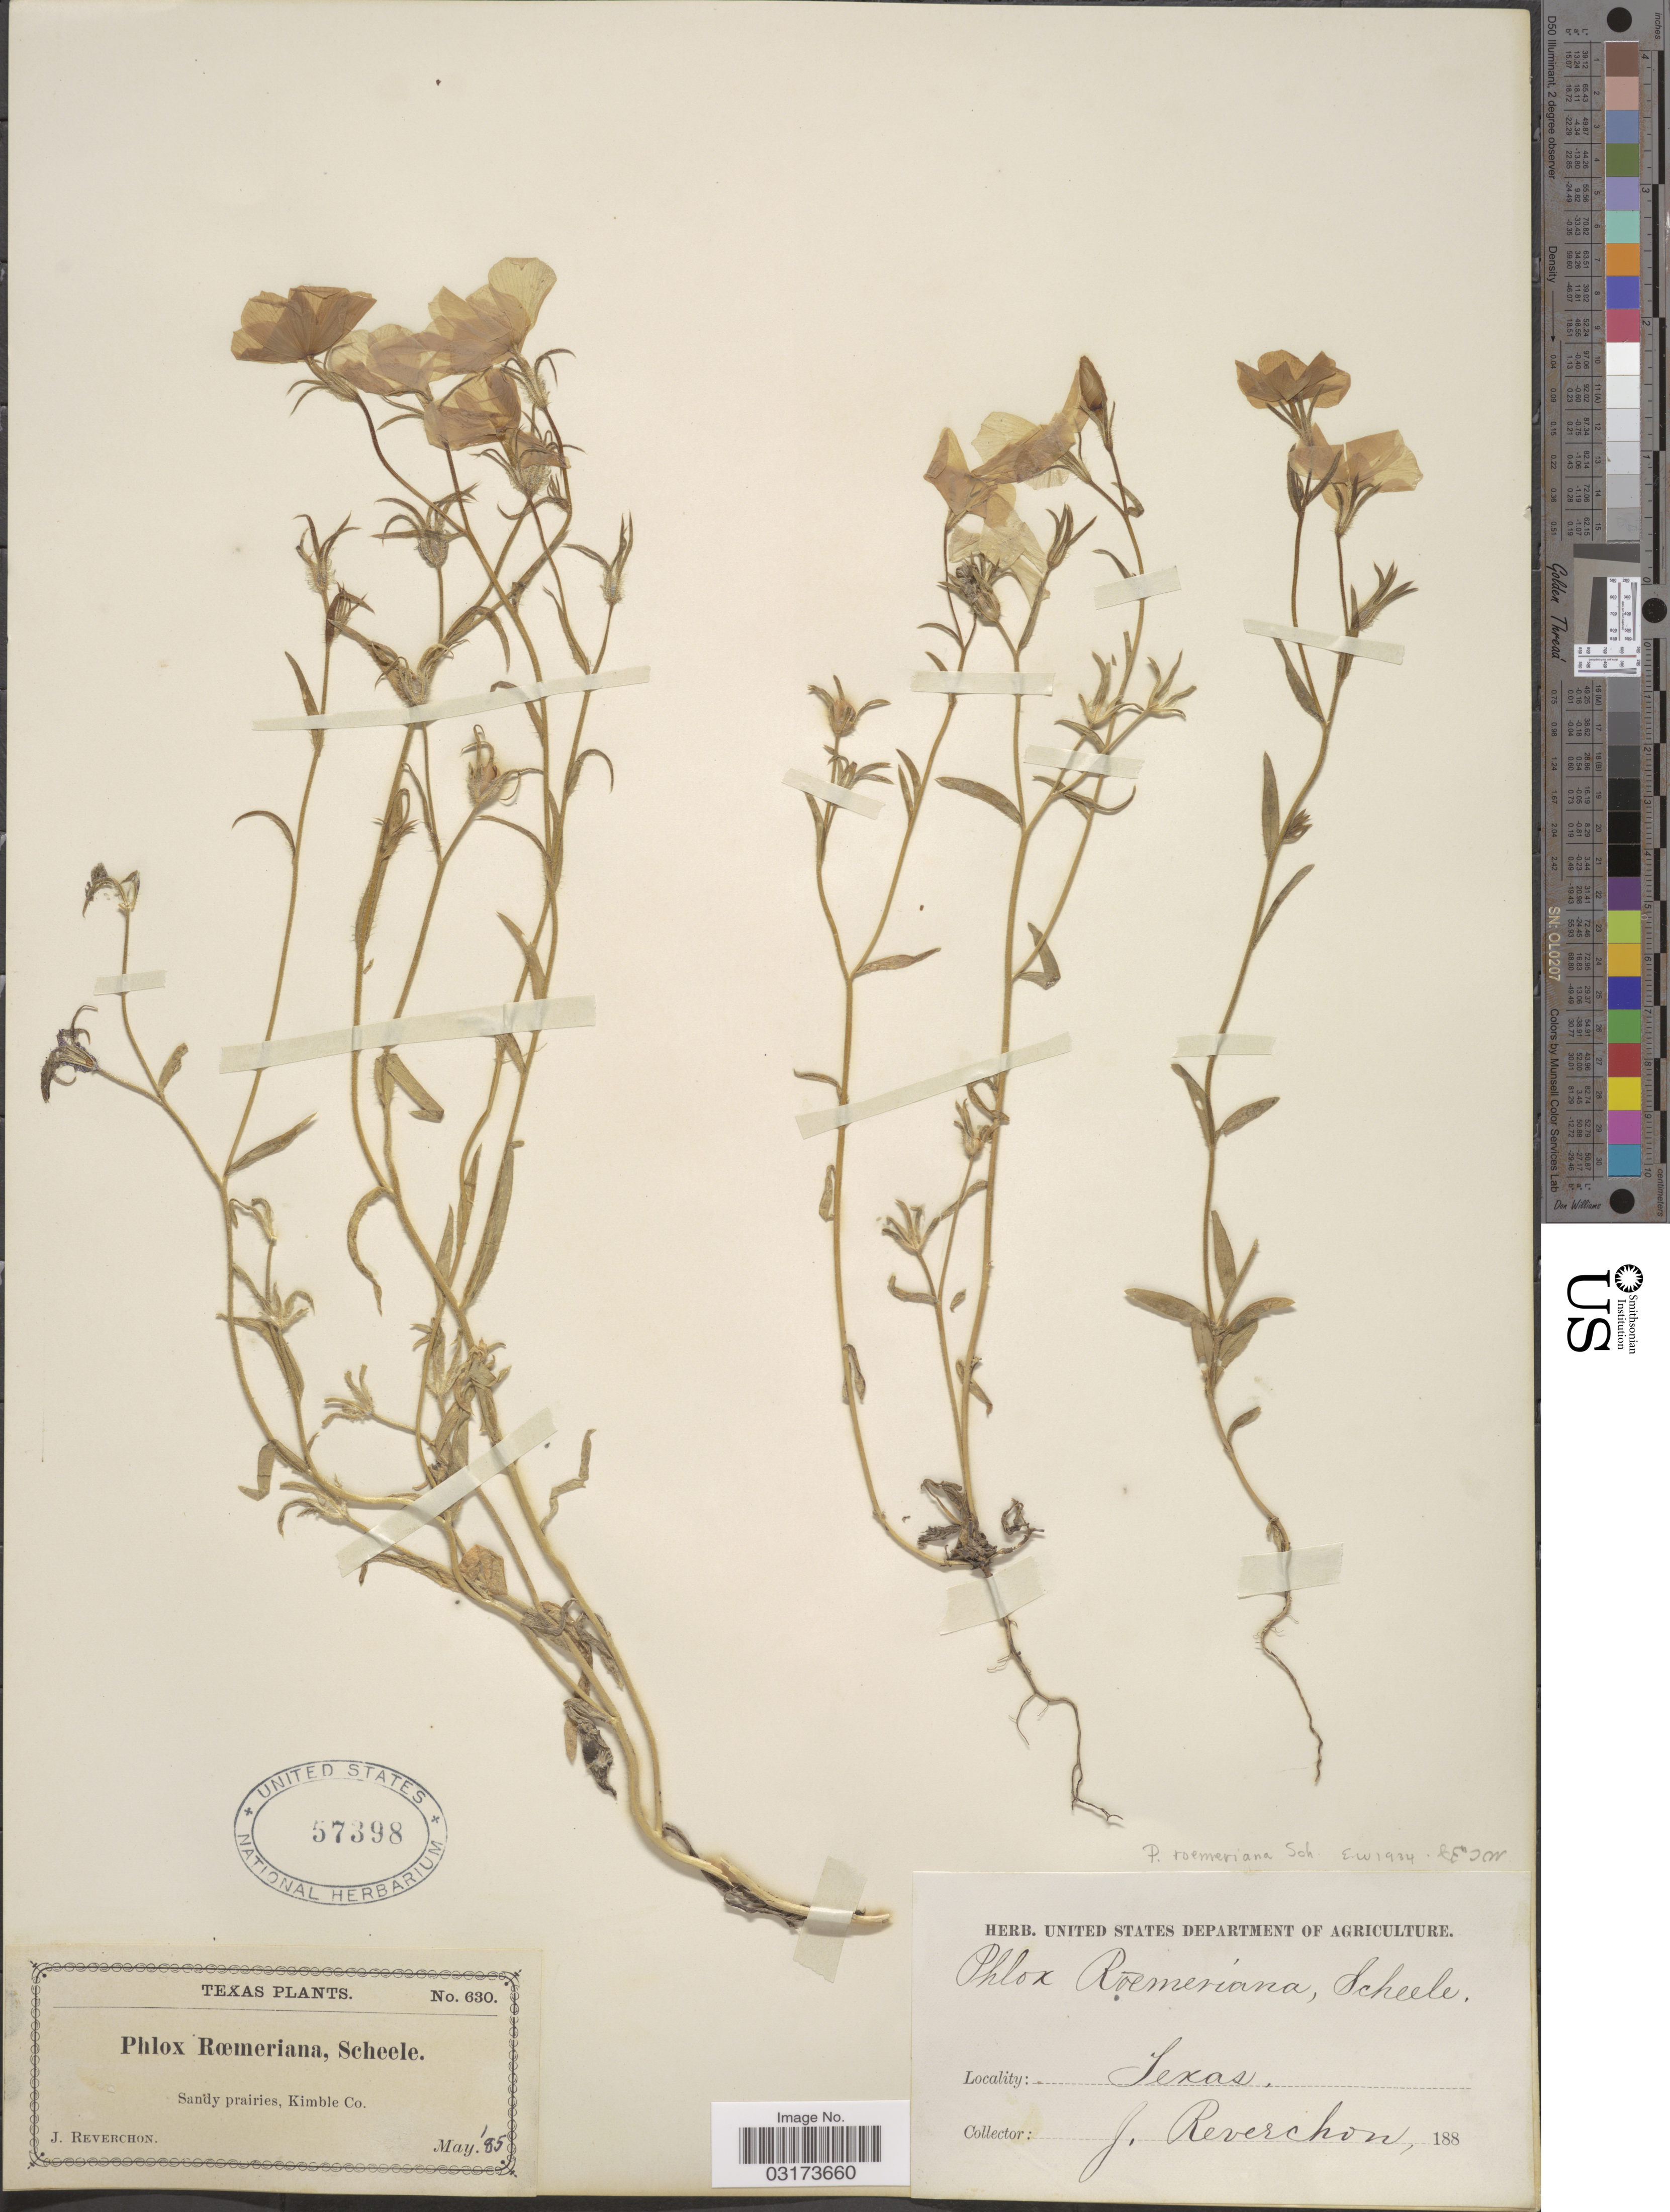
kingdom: Plantae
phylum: Tracheophyta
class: Magnoliopsida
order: Ericales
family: Polemoniaceae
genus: Phlox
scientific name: Phlox roemeriana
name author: Scheele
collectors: J. Reverchon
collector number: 630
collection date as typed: Transcribed d/m/y: /5/85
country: United States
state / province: Texas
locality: Sandy prairies, Kimble Co.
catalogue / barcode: US 57398